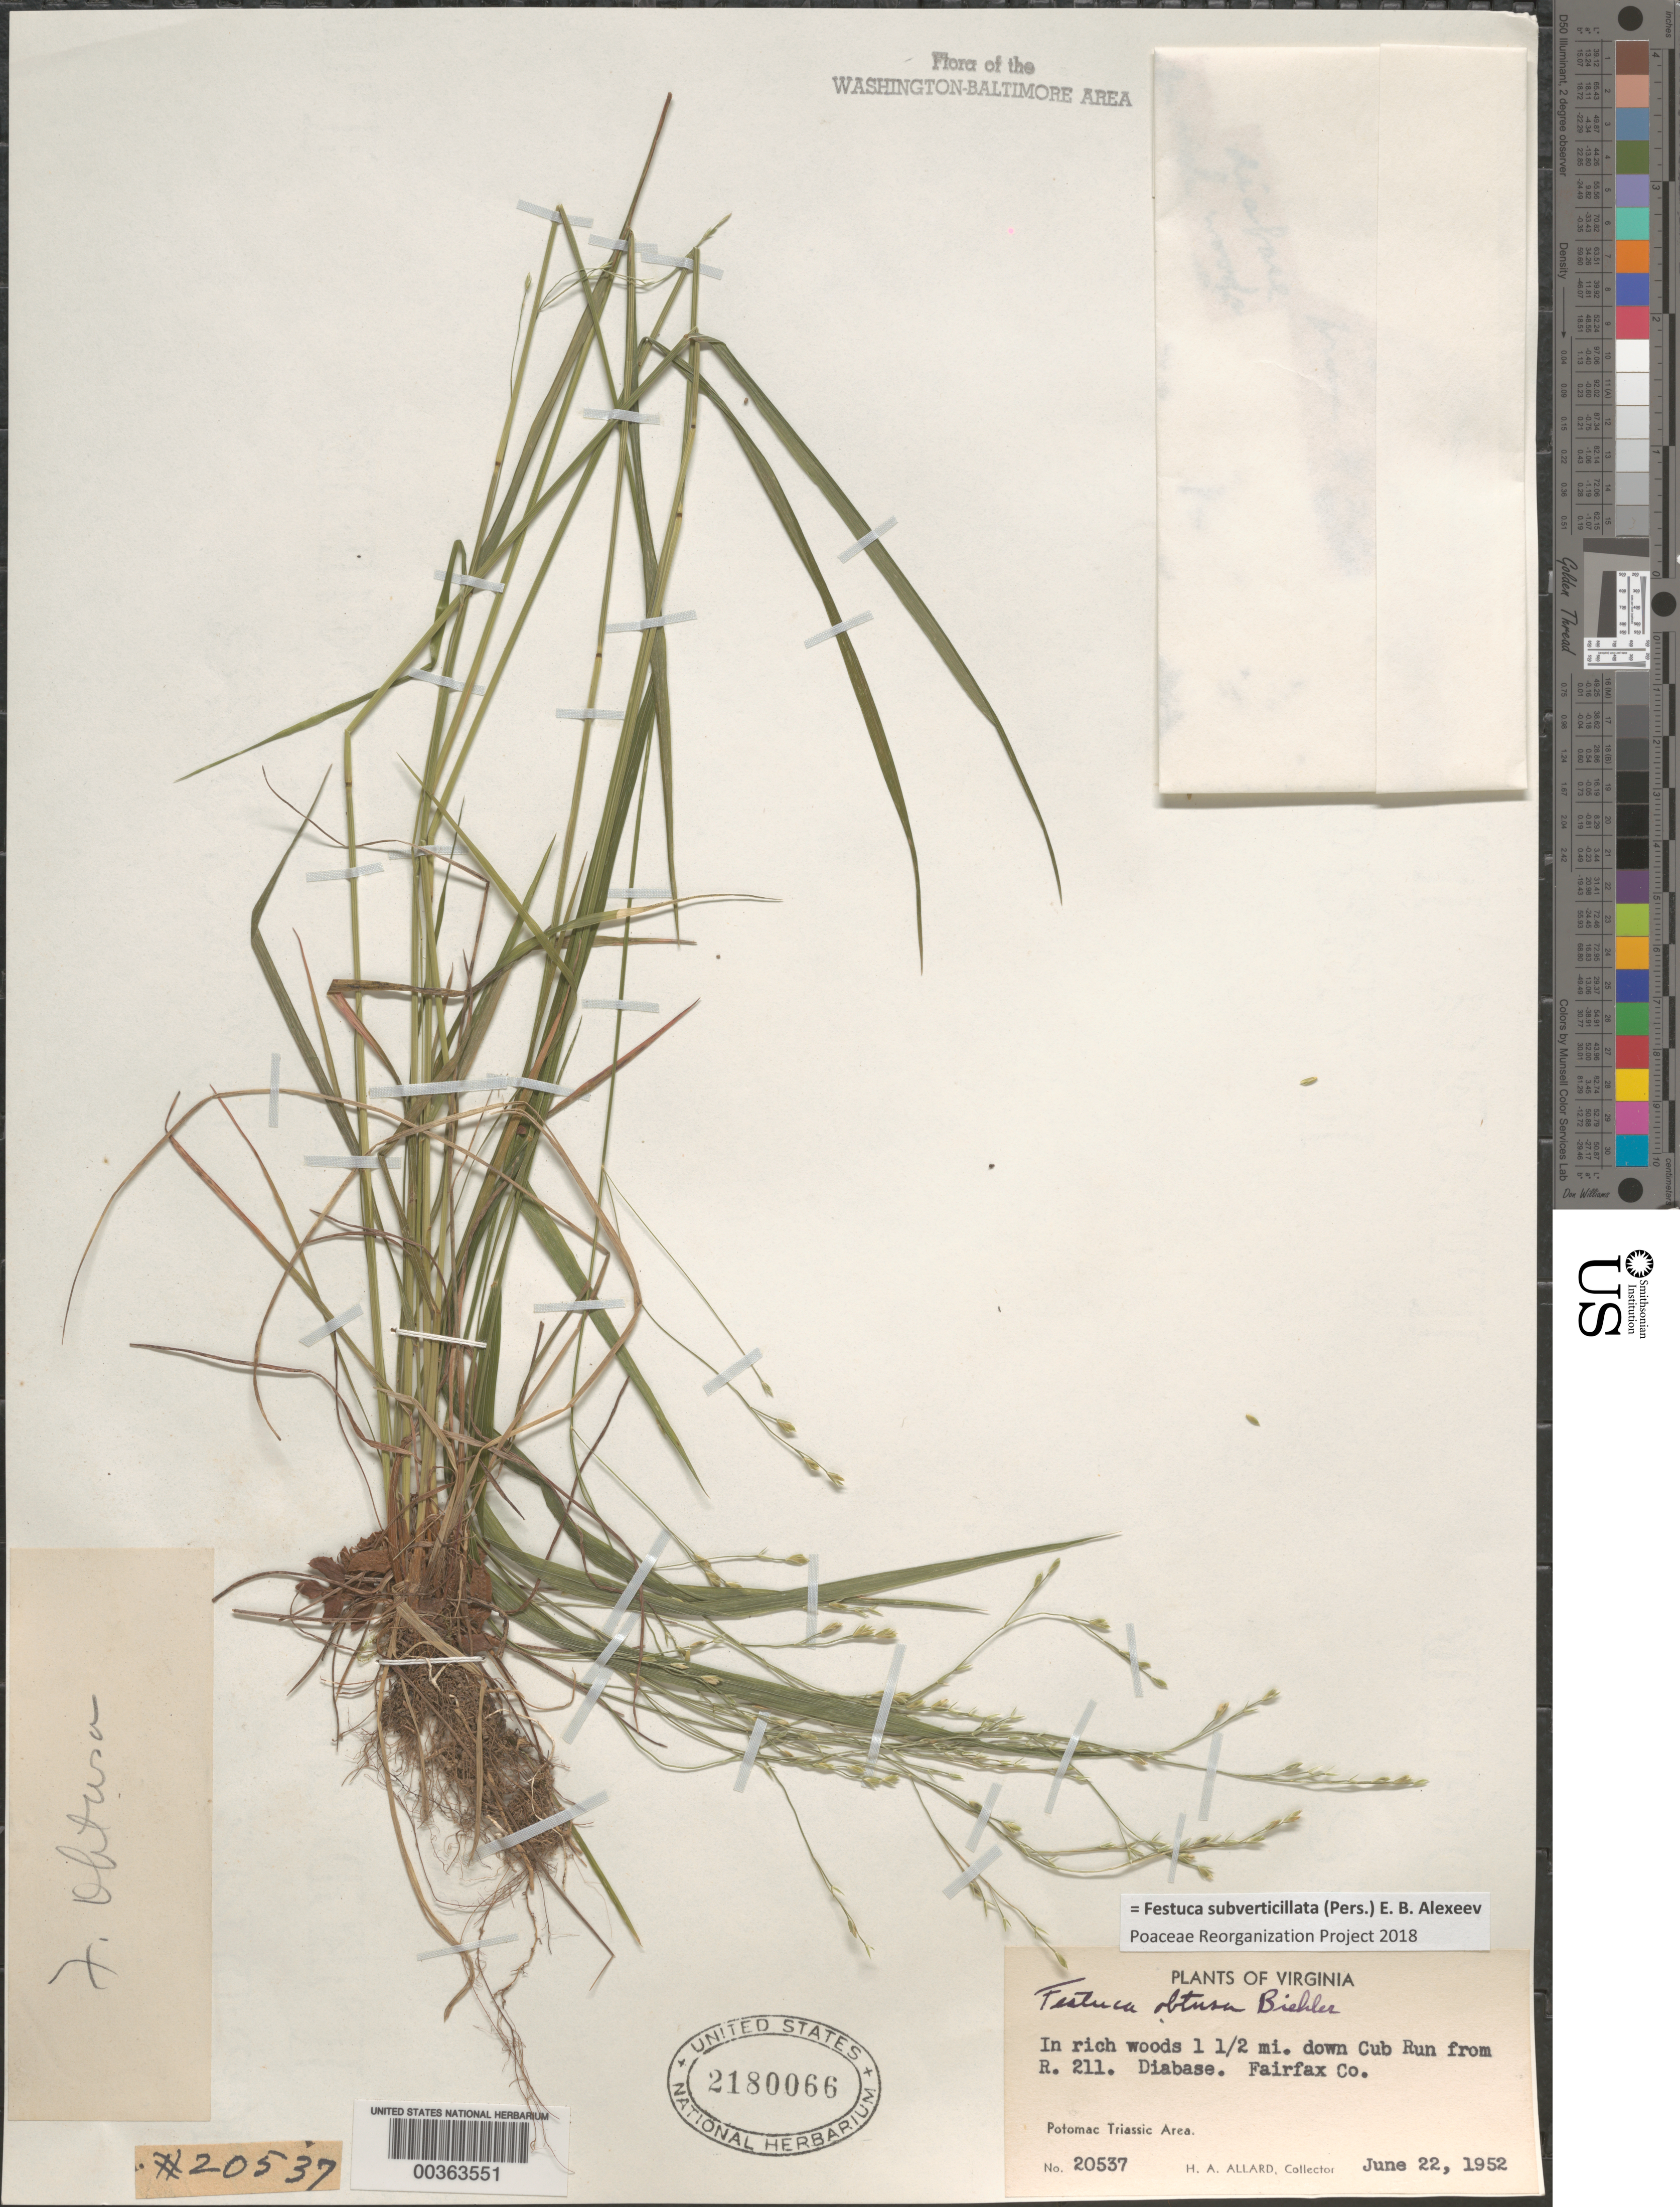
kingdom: Plantae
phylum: Tracheophyta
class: Liliopsida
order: Poales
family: Poaceae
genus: Festuca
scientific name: Festuca subverticillata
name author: (Pers.) E.B. Alexeev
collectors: H. A. Allard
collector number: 20537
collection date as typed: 22 Jun 1952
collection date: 1952-06-22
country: United States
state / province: Virginia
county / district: Fairfax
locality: Downstream from Route 211 on Cub Run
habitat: In rich woods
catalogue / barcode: US 2180066